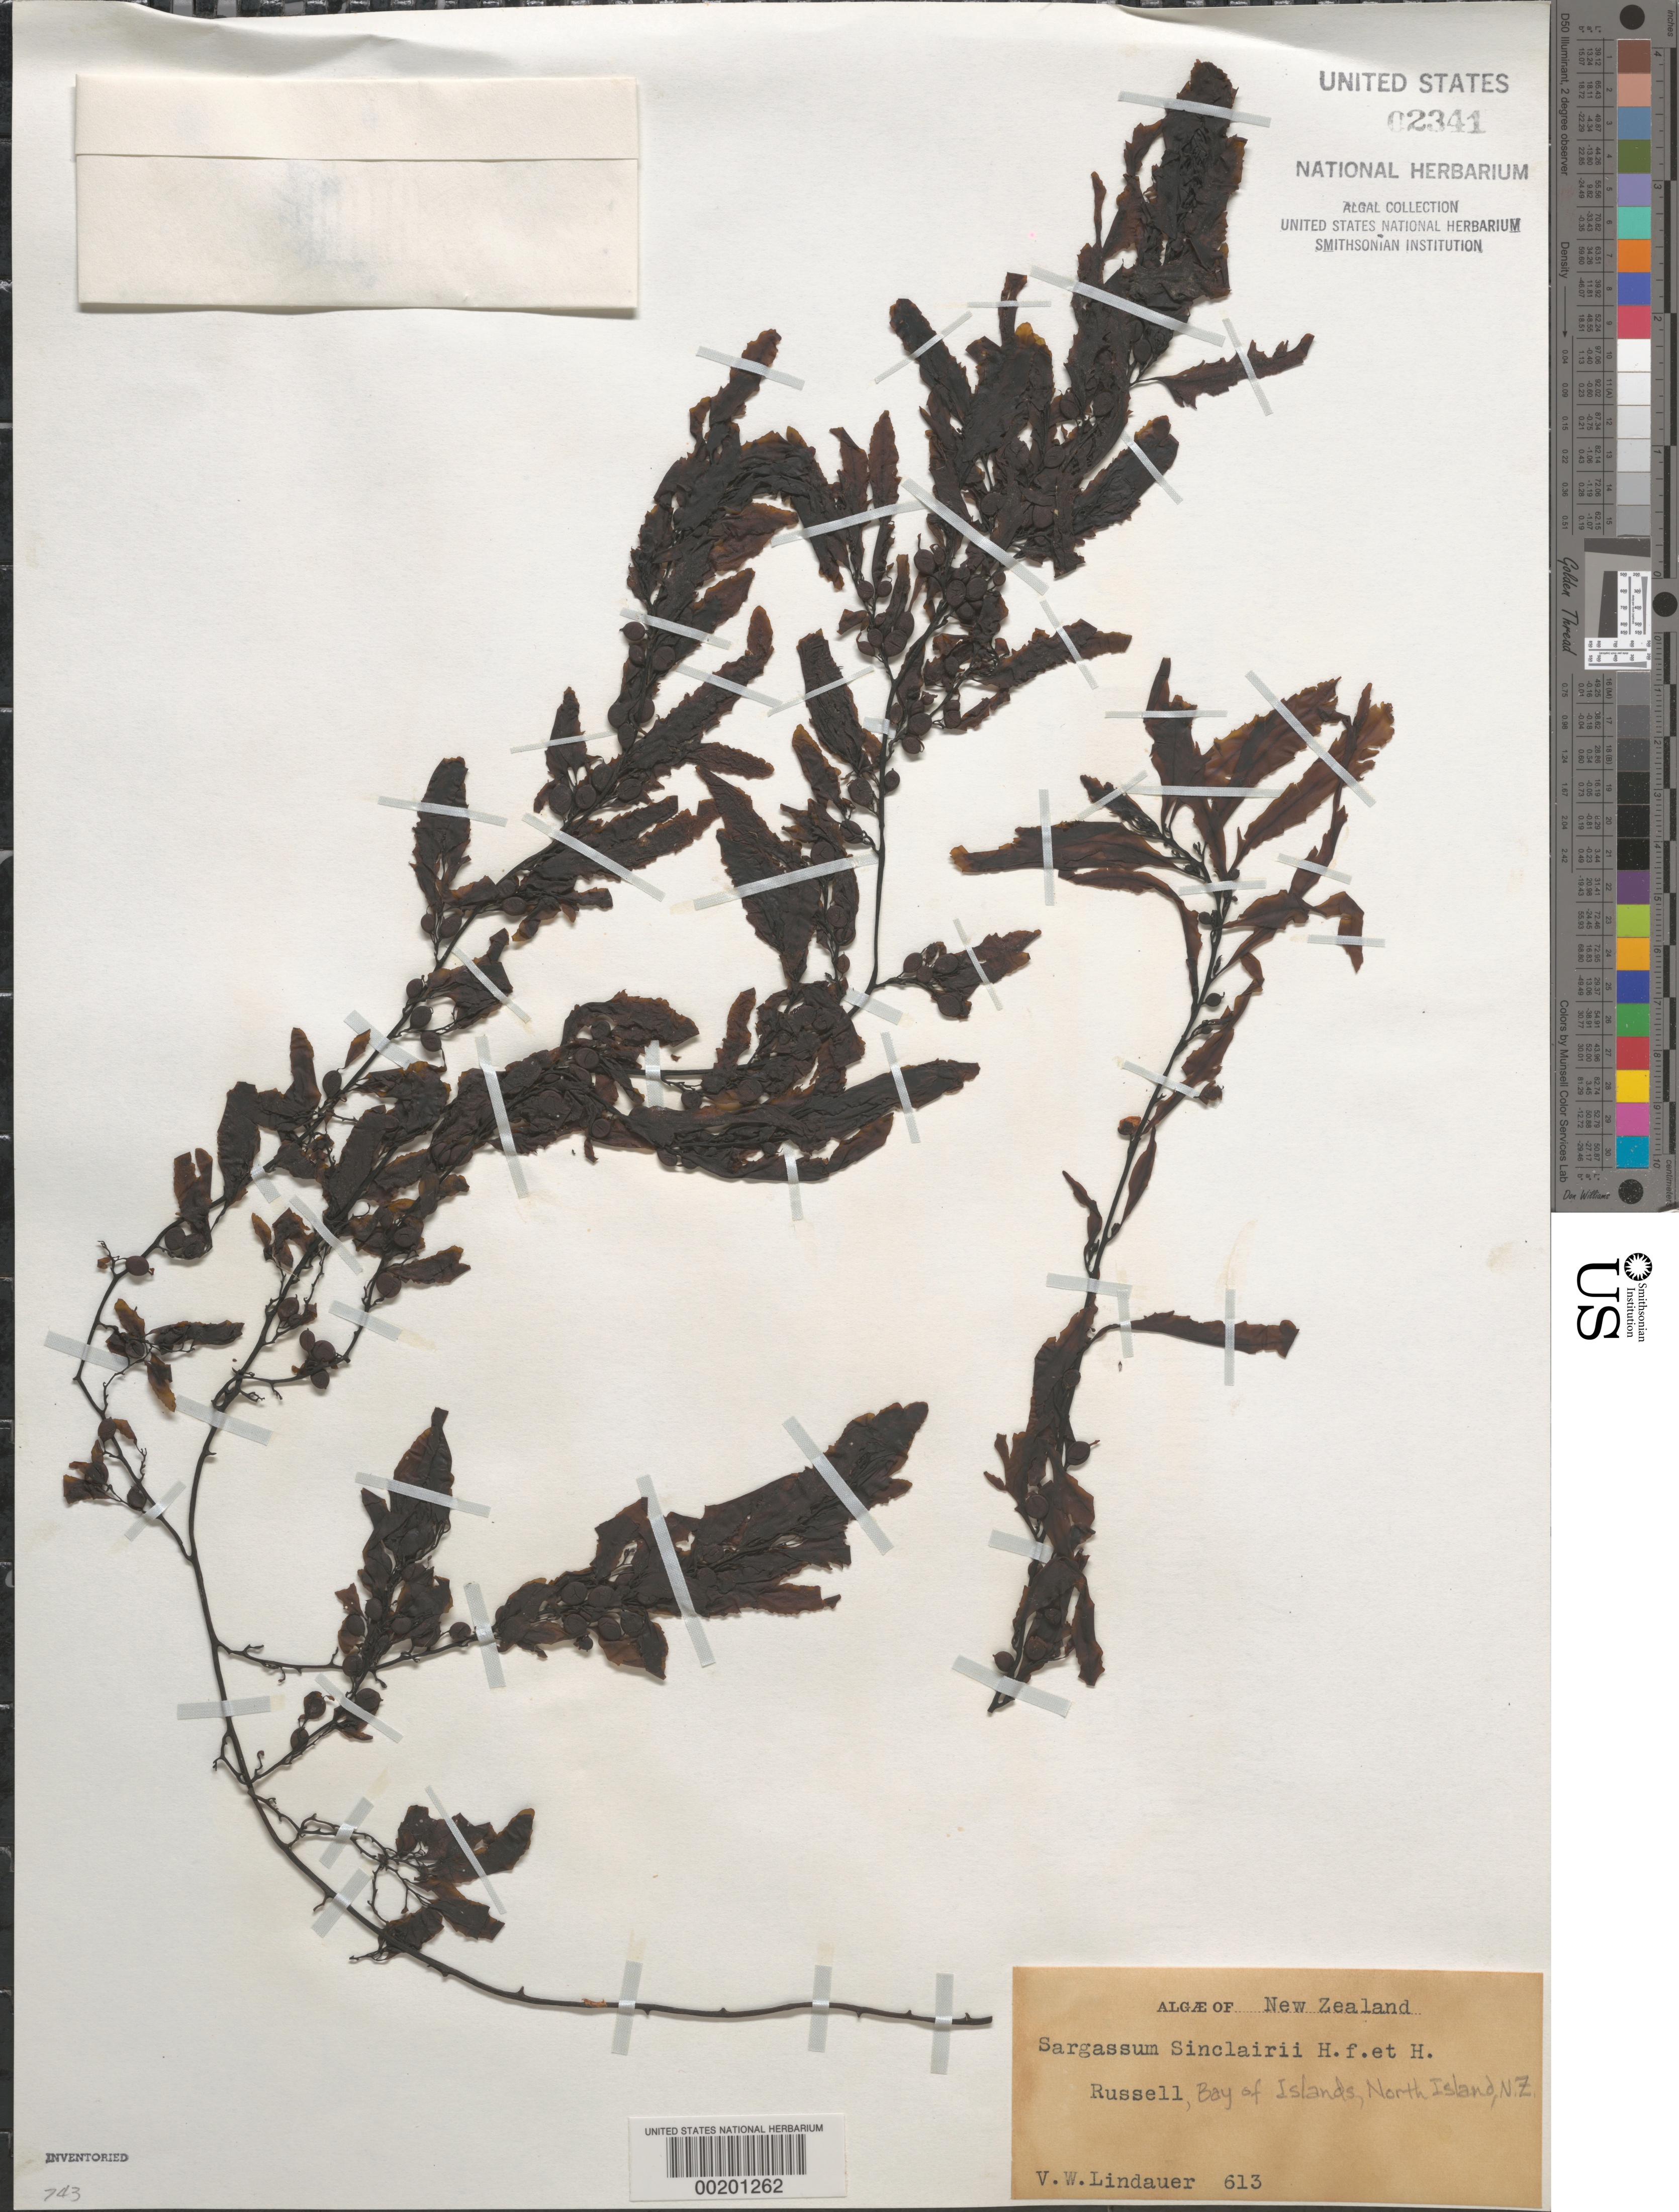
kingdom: Chromista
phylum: Ochrophyta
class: Phaeophyceae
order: Fucales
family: Sargassaceae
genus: Sargassum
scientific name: Sargassum sinclairii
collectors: V. Lindauer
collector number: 613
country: New Zealand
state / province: Northland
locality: Russell, bay of islands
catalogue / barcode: US 2341